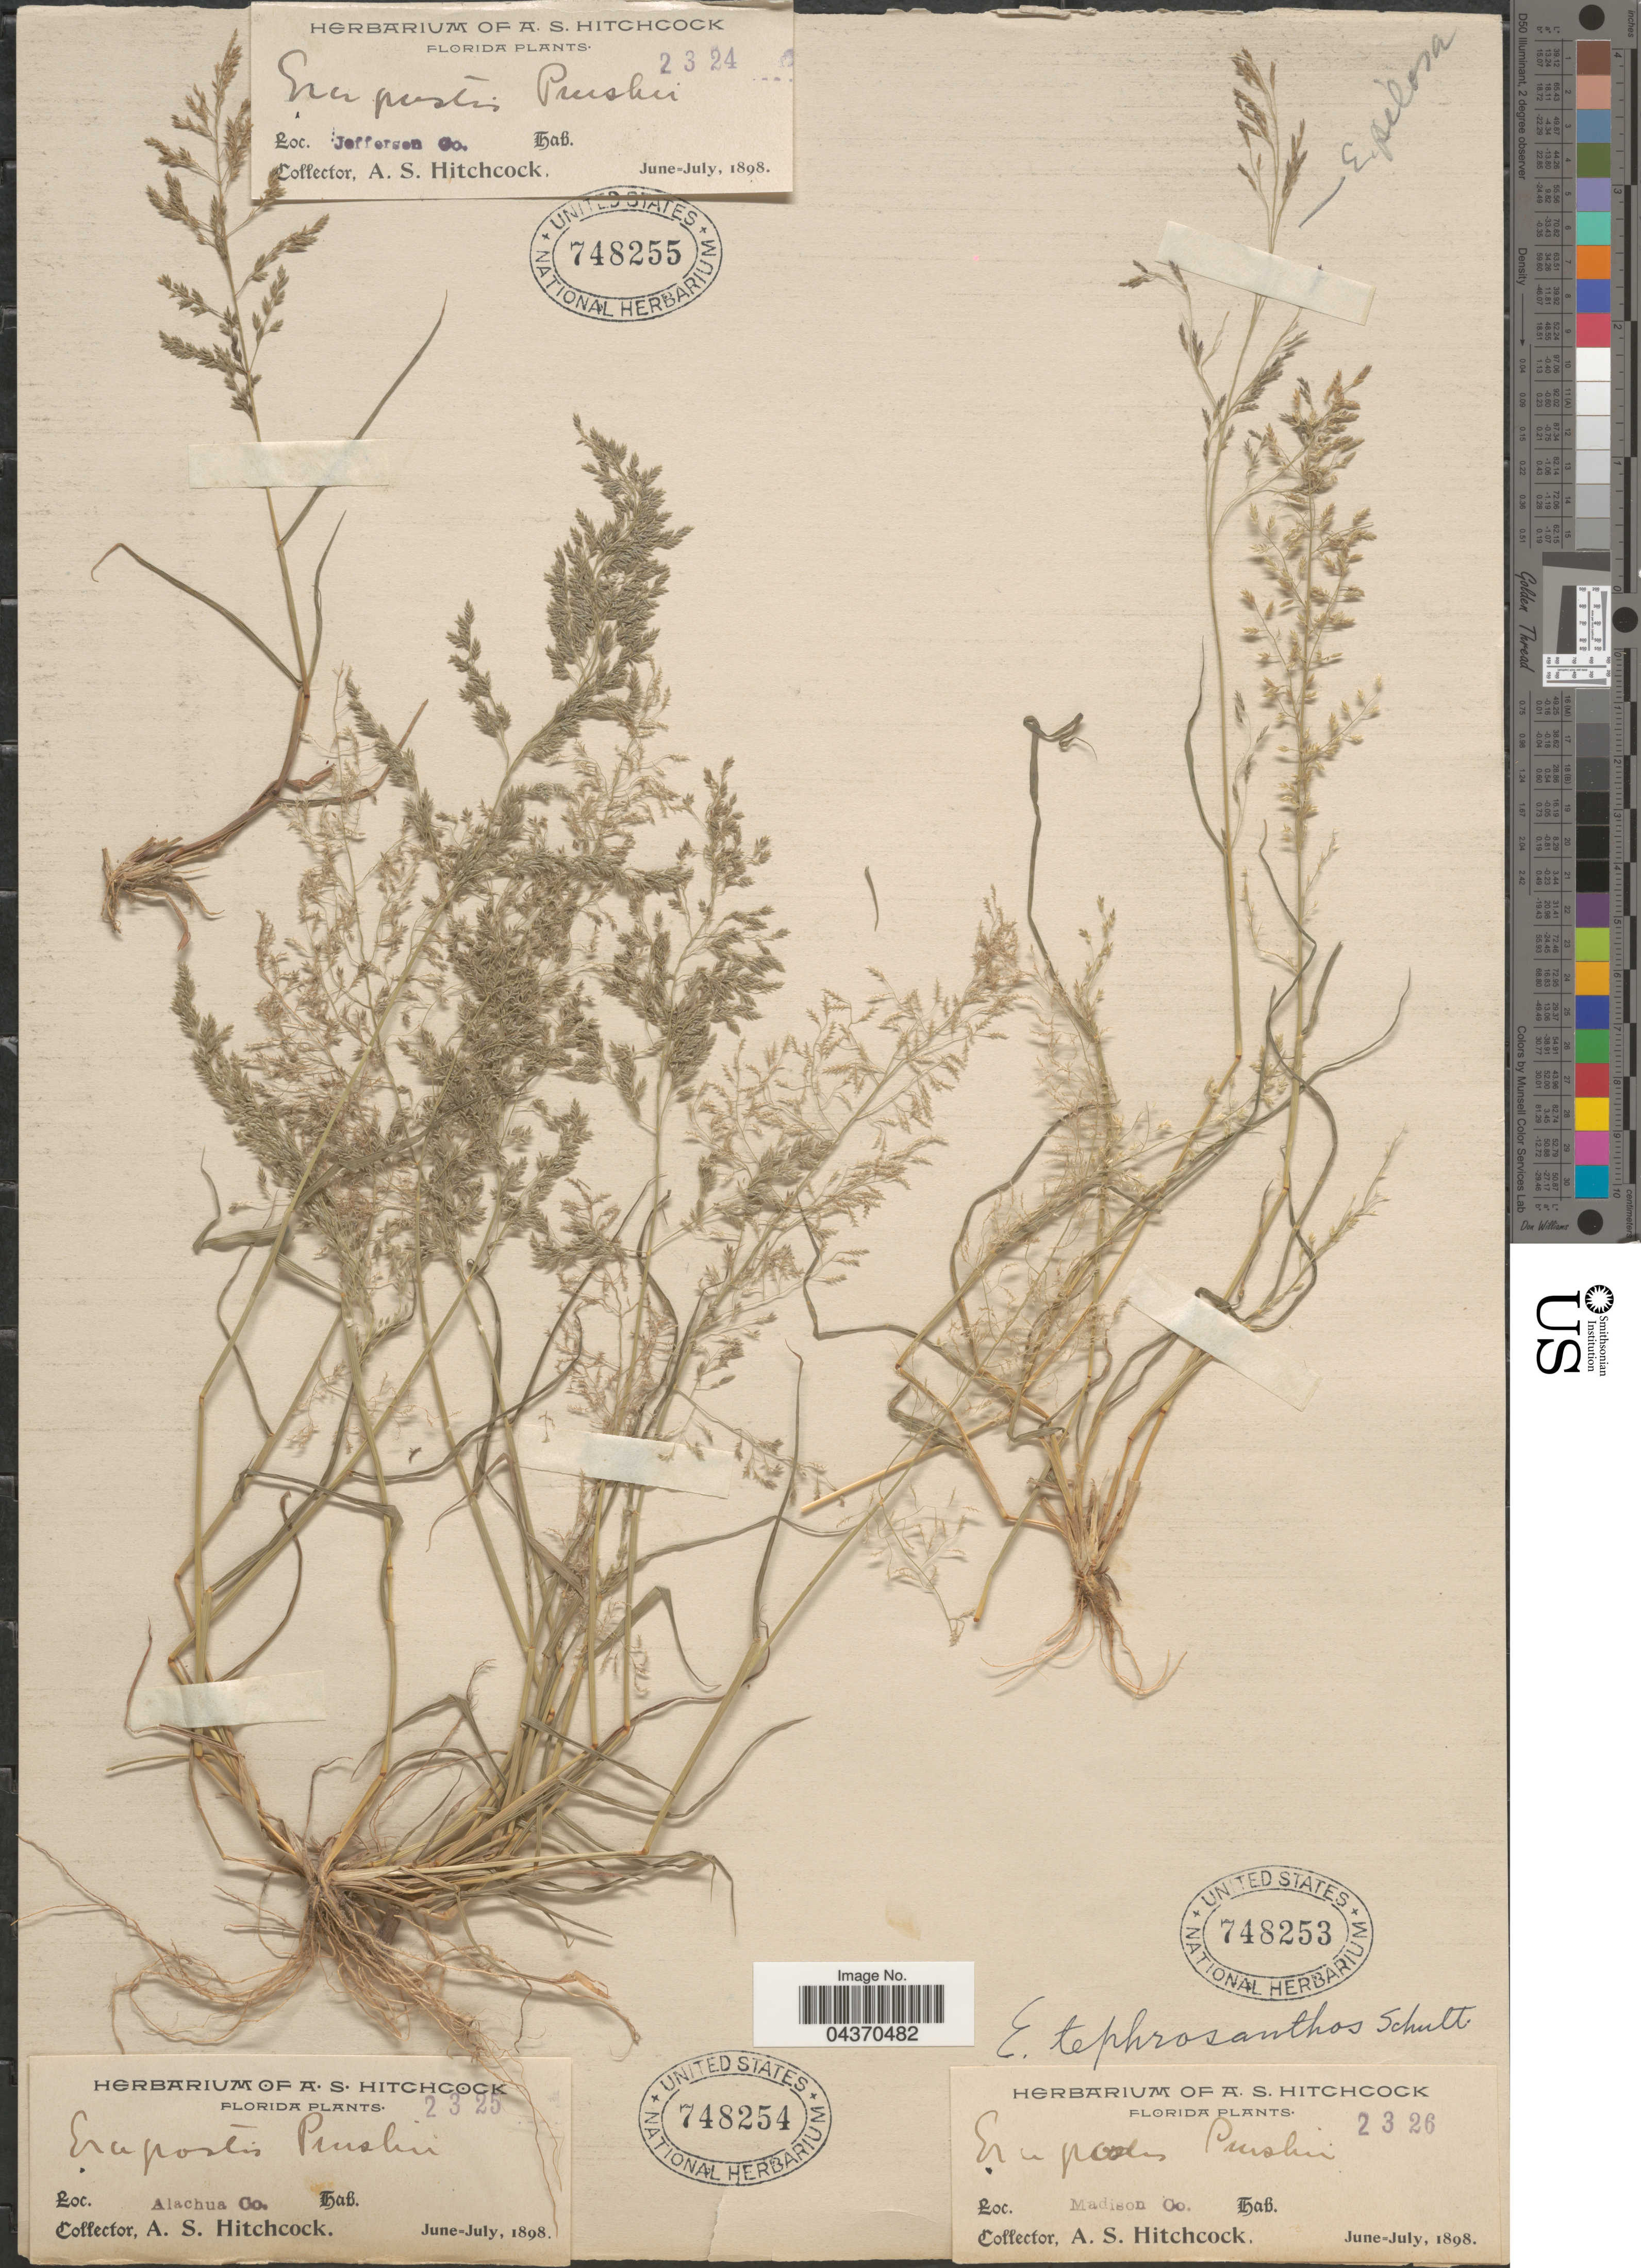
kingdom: Plantae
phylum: Tracheophyta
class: Liliopsida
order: Poales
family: Poaceae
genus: Eragrostis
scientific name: Eragrostis pectinacea var. miserrima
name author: (E. Fourn.) Reeder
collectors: A. S. Hitchcock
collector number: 2324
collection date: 1898-06/1898-07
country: United States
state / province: Florida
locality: Jefferson Co.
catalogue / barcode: US 748255-3